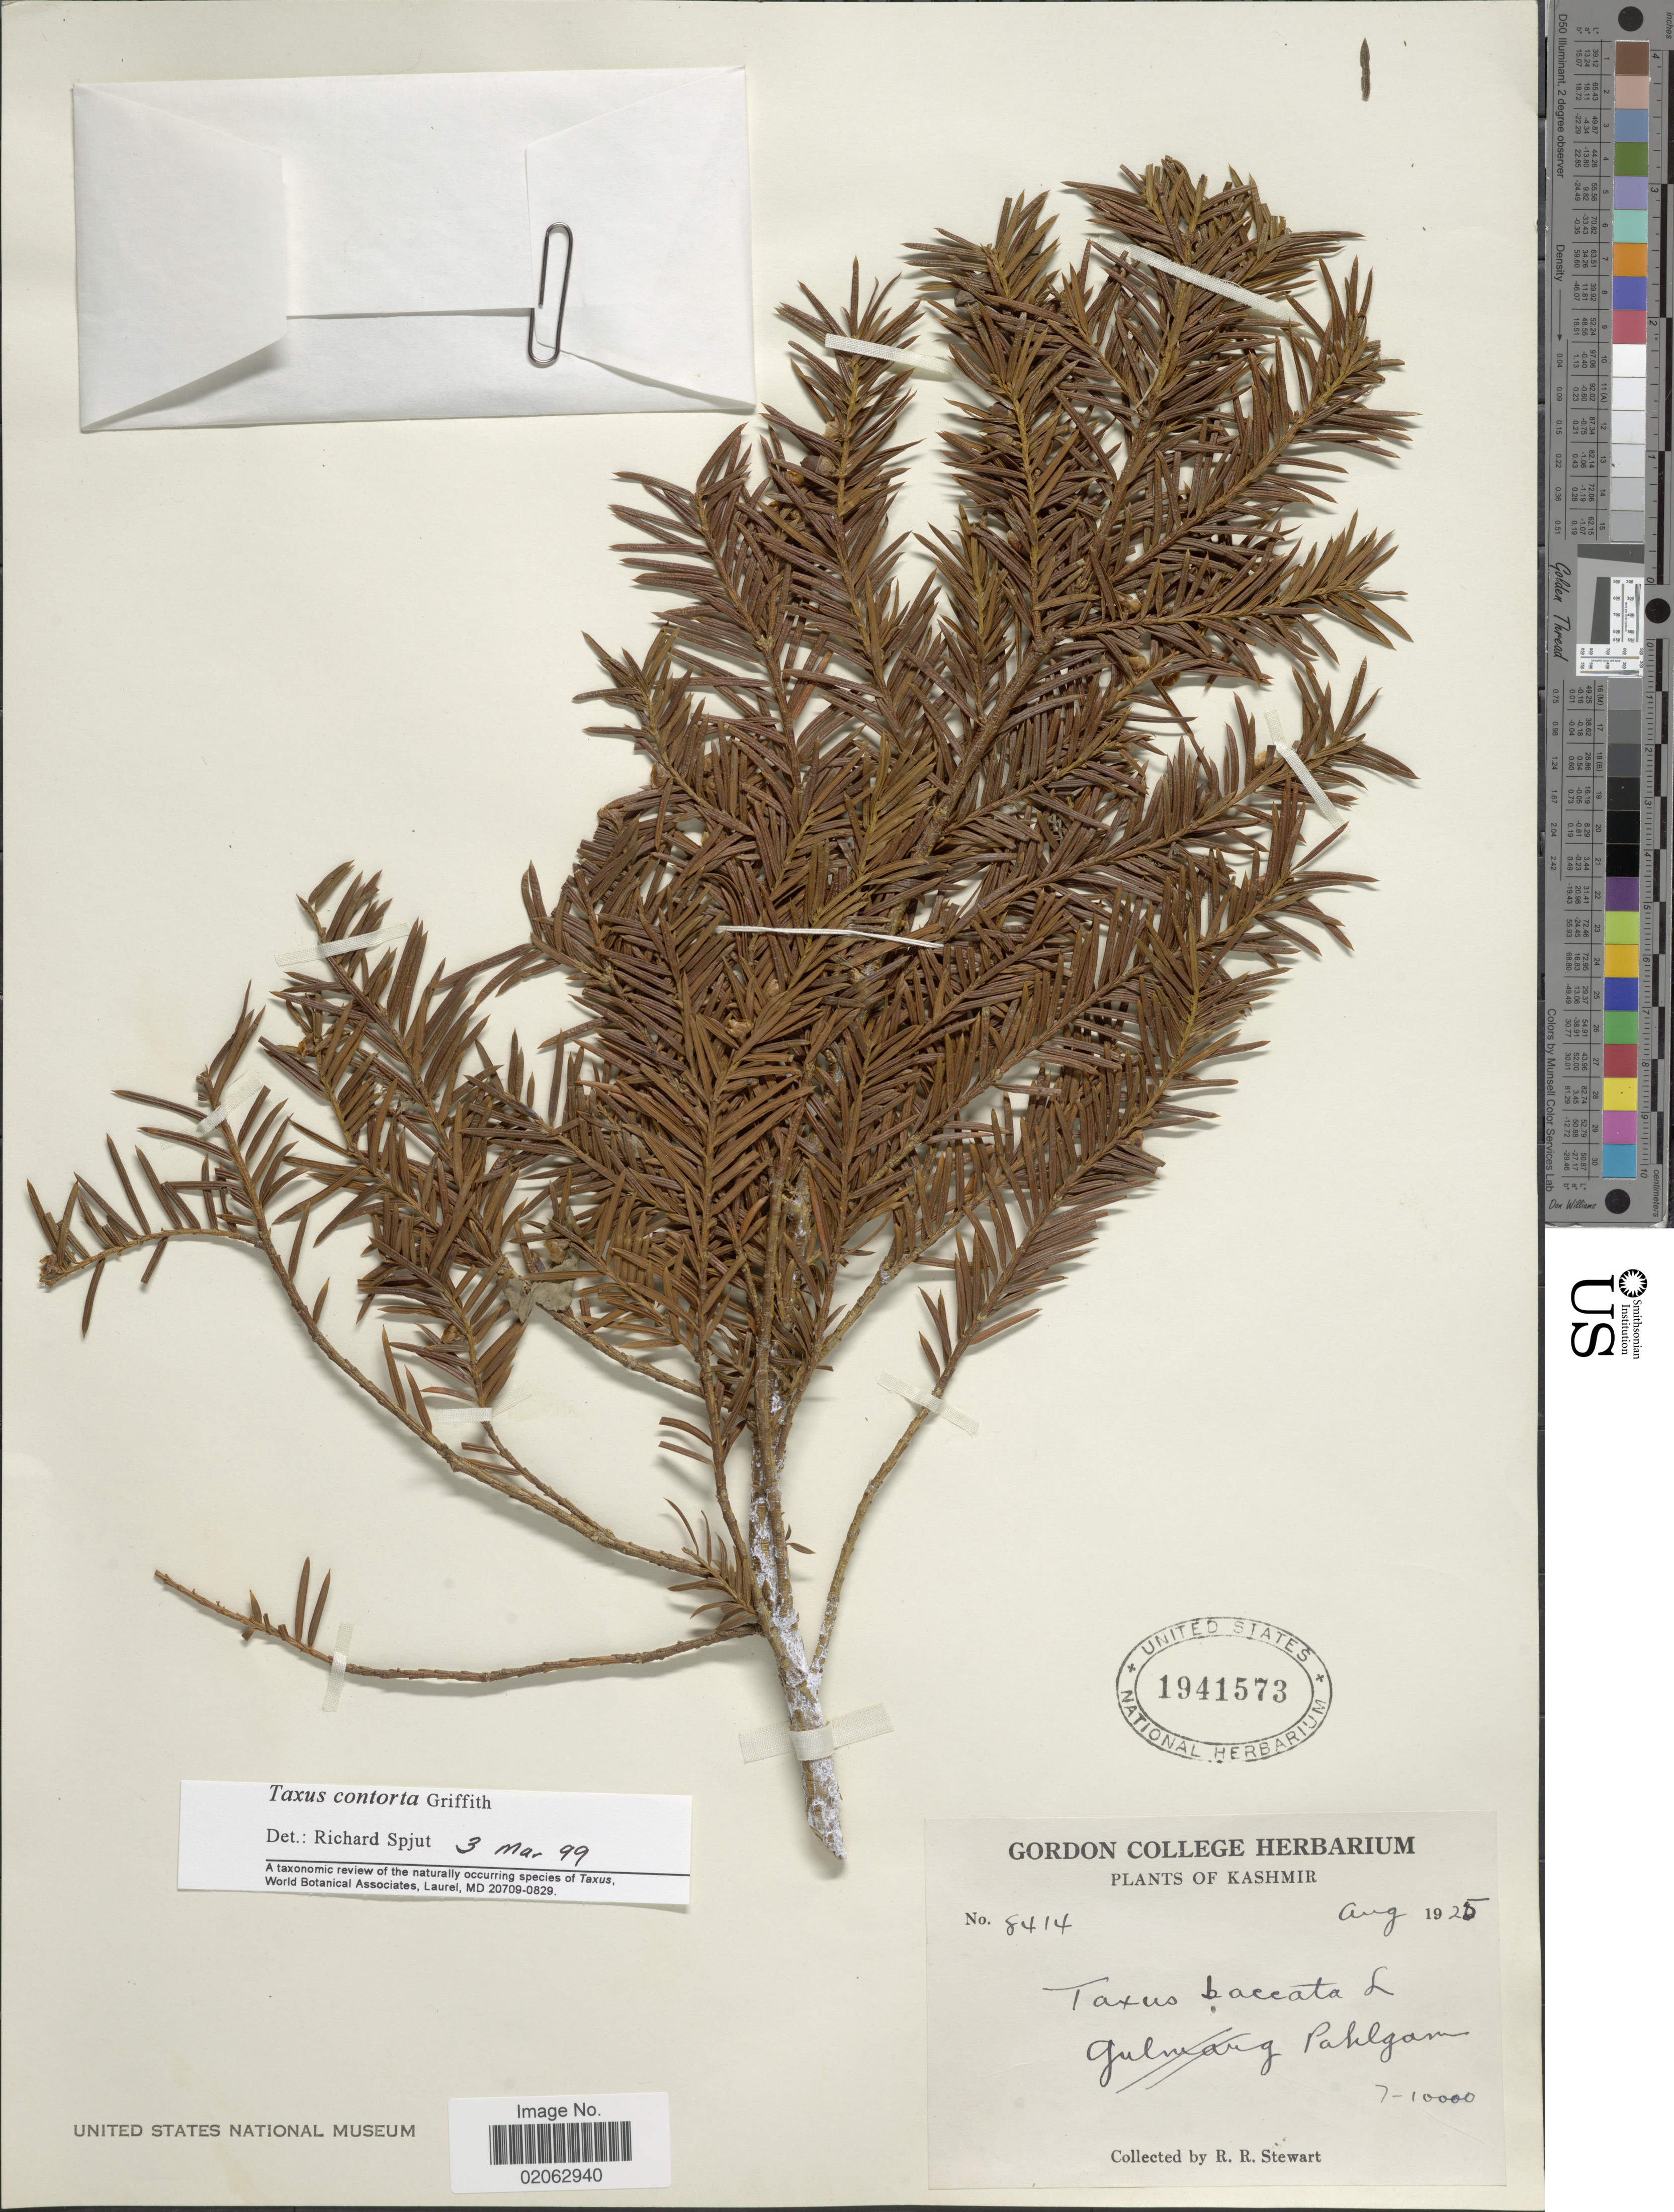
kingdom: Plantae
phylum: Tracheophyta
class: Pinopsida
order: Pinales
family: Taxaceae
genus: Taxus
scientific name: Taxus contorta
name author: Griff.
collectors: R. R. Stewart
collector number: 8414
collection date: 1925-08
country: India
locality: Kashmir, Pahlgam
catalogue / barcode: US 1941573